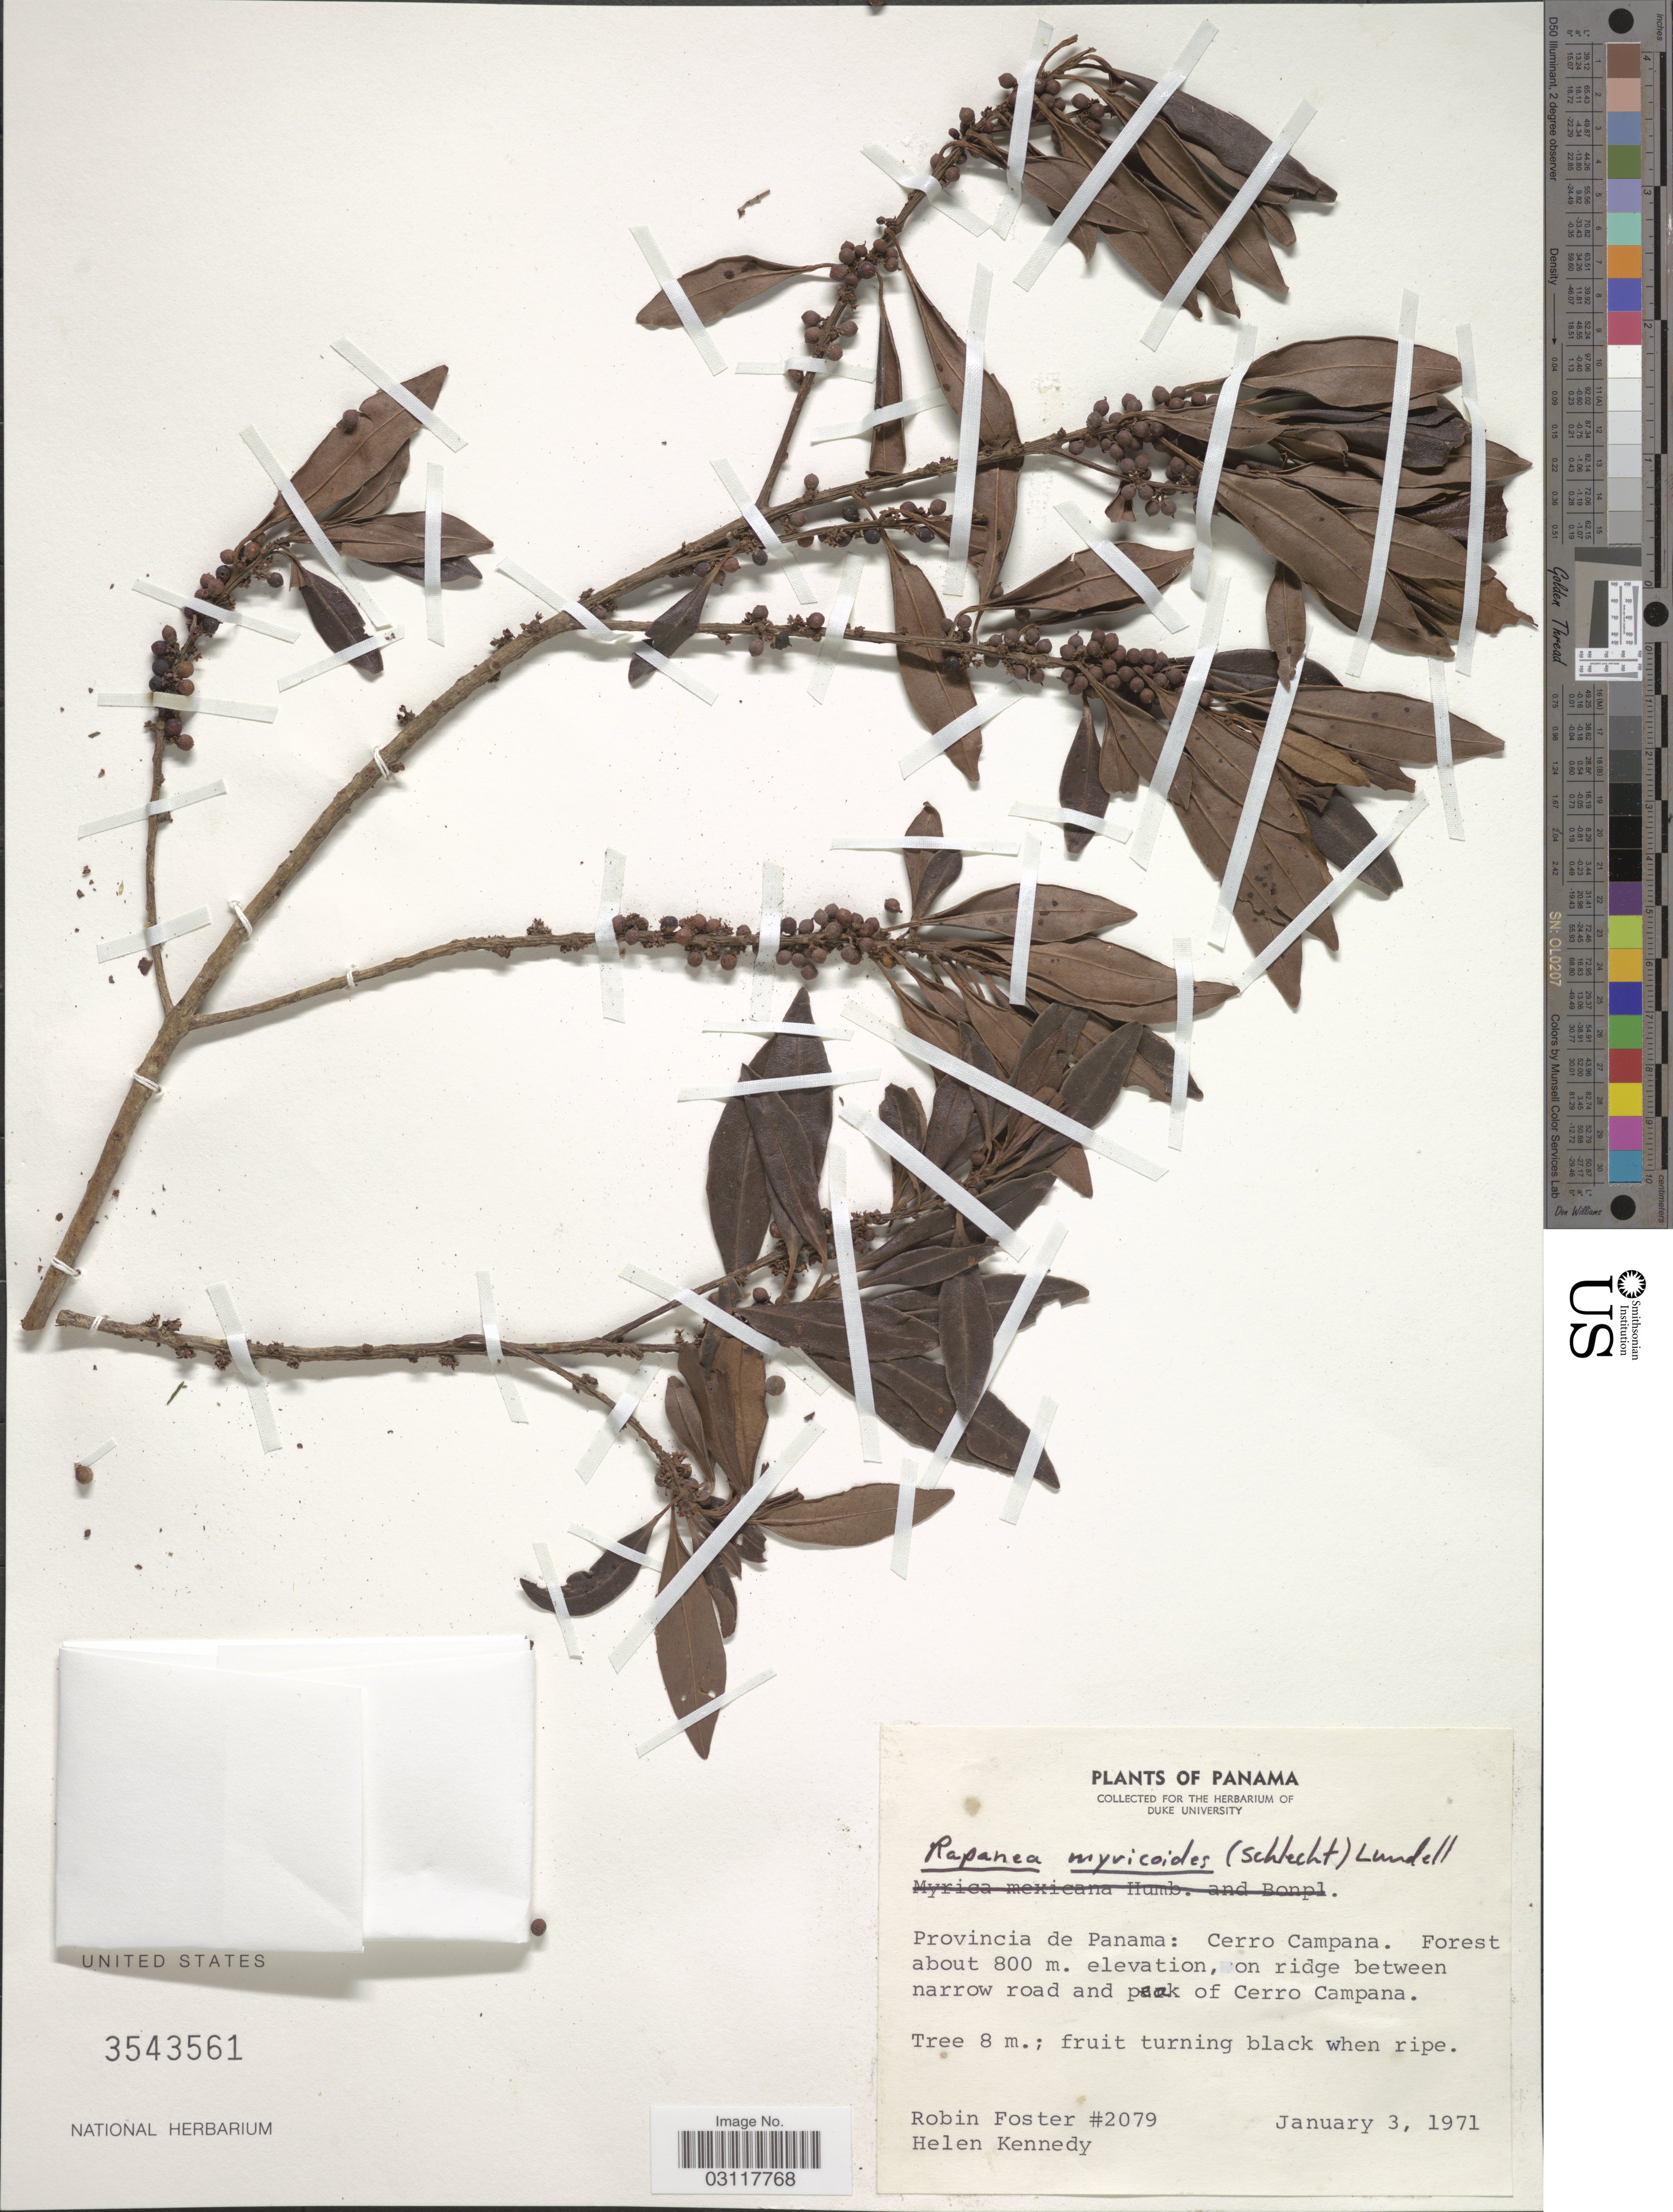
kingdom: Plantae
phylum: Tracheophyta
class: Magnoliopsida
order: Ericales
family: Primulaceae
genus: Rapanea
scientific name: Rapanea myricoides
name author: (Schltdl.) Lundell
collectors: R. B. Foster & H. Kennedy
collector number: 2079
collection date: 1971-01-03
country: Panama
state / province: Panamá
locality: Cerro Campana. On ridge between narrow road and peak of Cerro Campana.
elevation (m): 800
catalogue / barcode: US 3543561